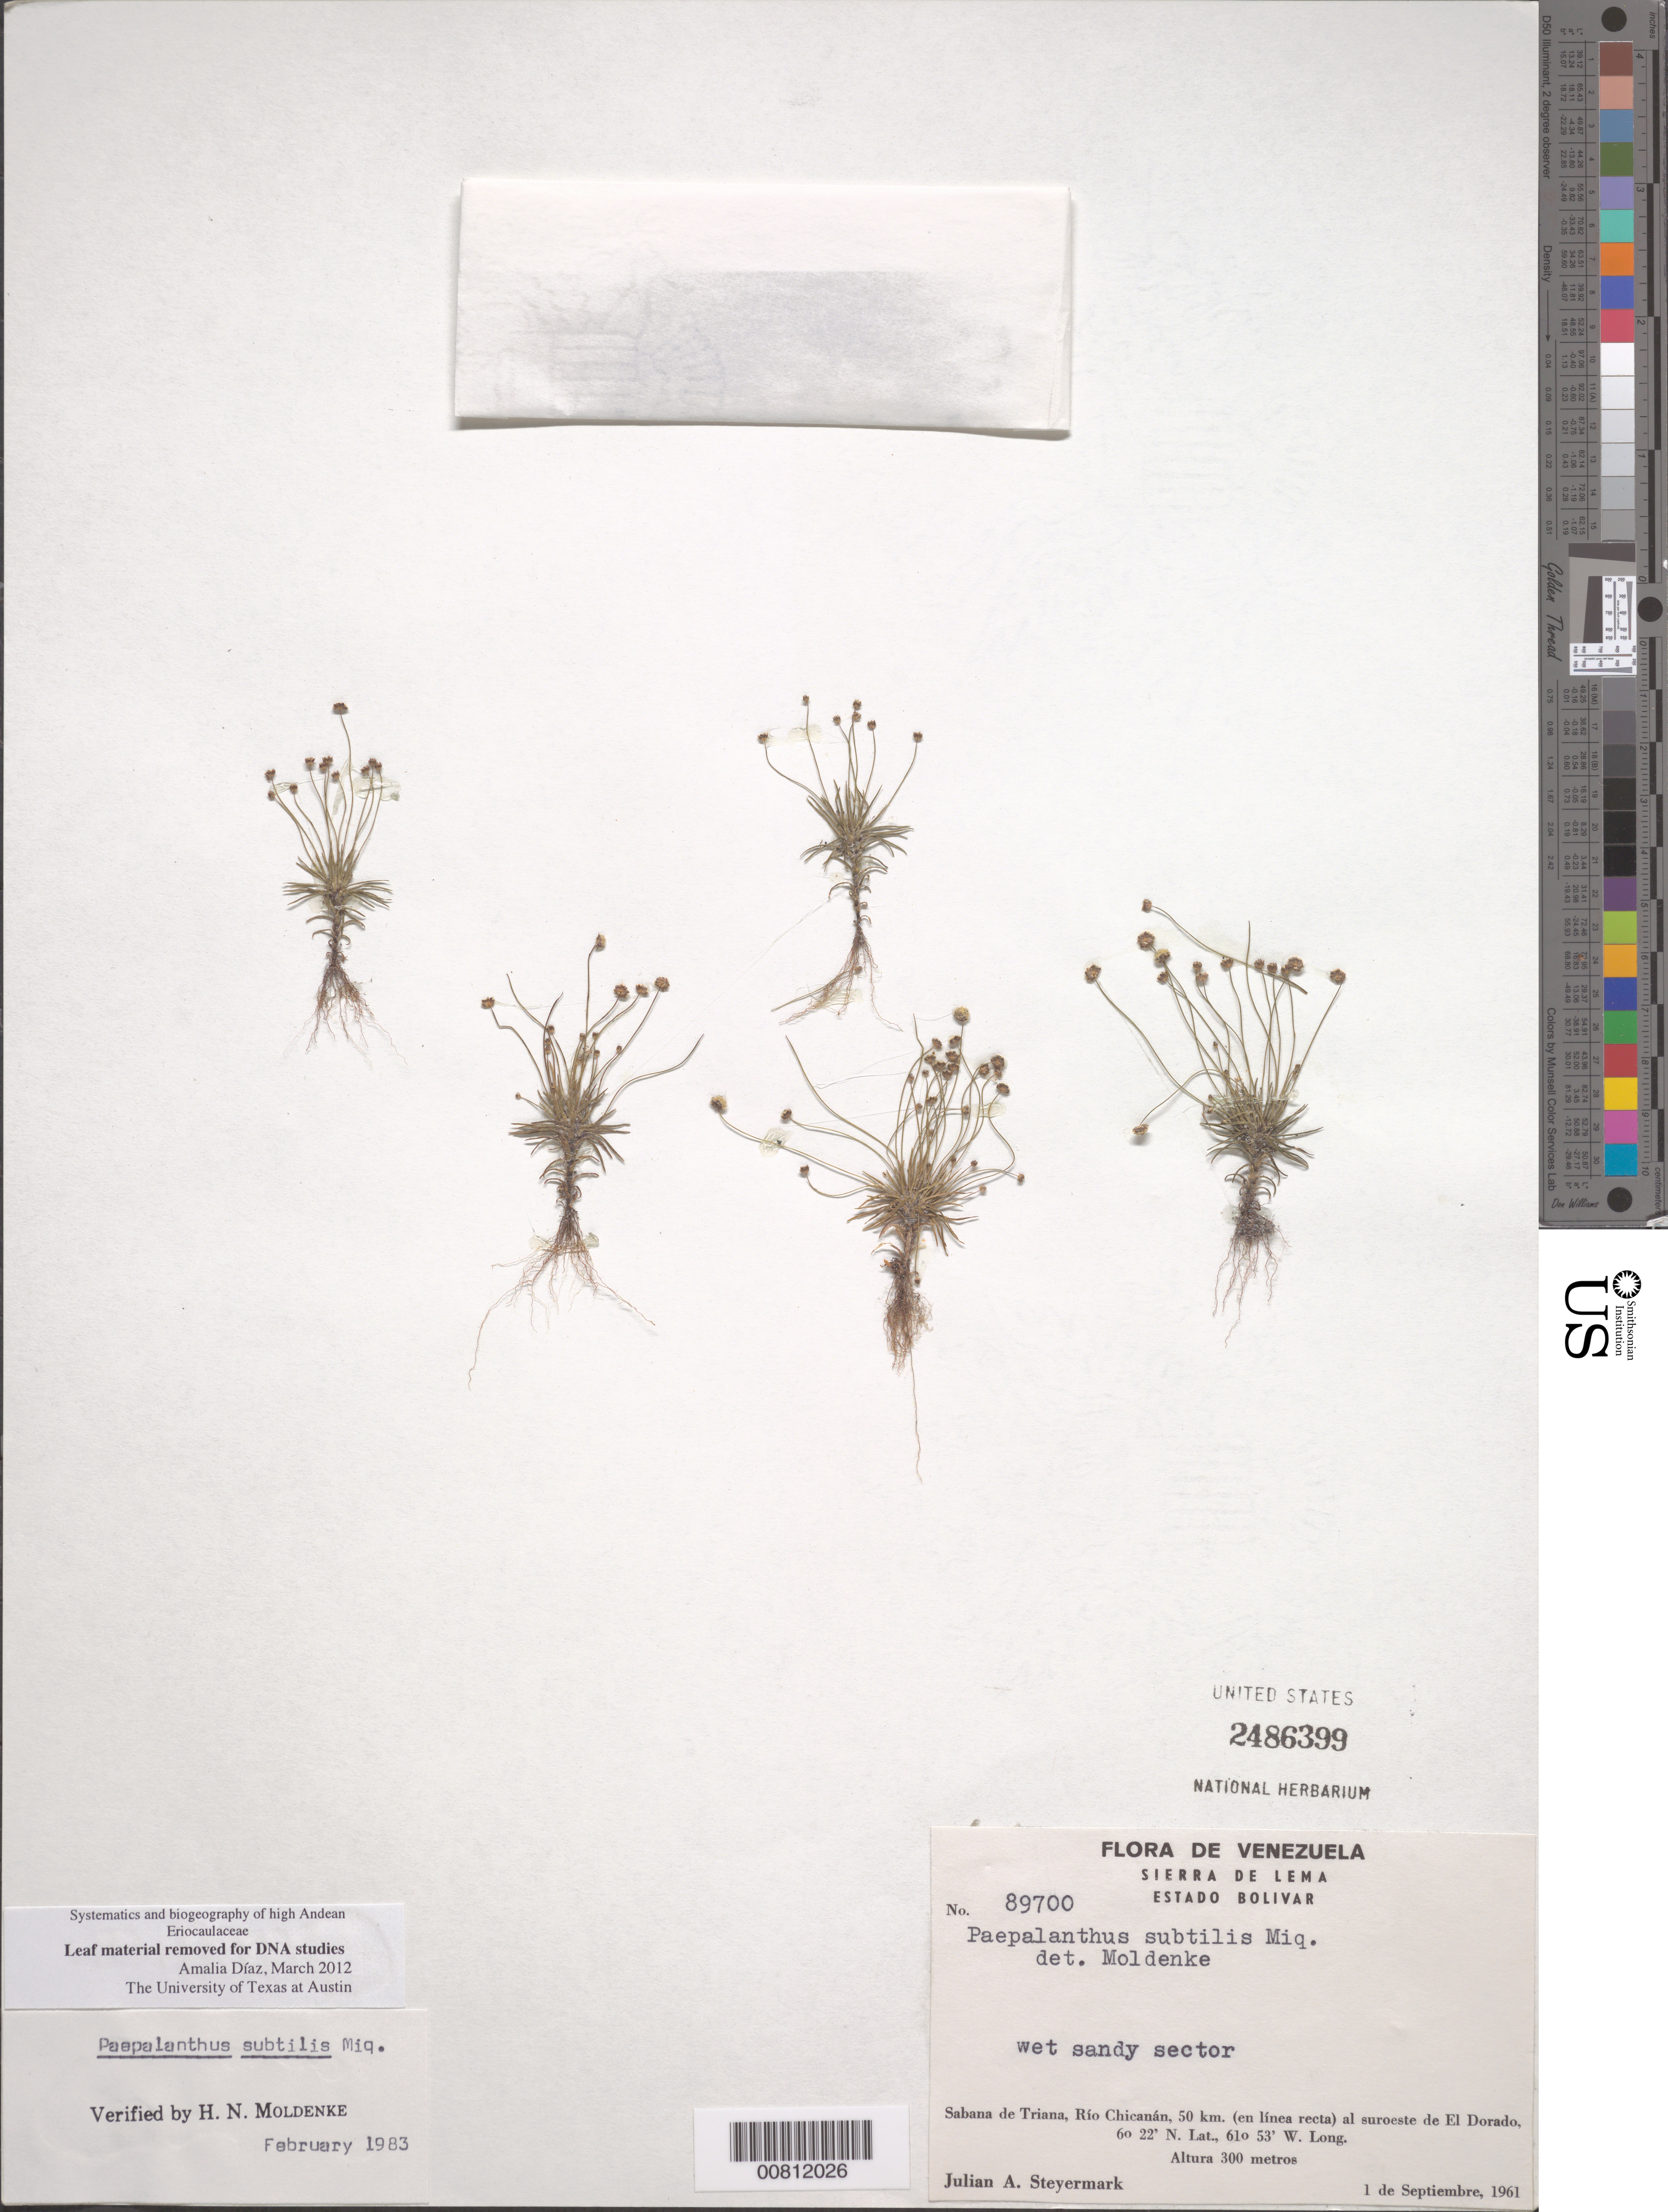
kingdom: Plantae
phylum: Tracheophyta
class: Liliopsida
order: Poales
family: Eriocaulaceae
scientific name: Giuliettia subtilis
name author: (Miq.) Andrino & Sano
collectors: J. Steyermark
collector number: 89700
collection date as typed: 1-Sep-61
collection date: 1961-09-01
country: Venezuela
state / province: Bolívar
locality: Sabana de Triana, Río Chicanán, 50 km (in línea recta) al SW de El Dorado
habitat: Wet sandy sector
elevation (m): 300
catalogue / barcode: US 2486399